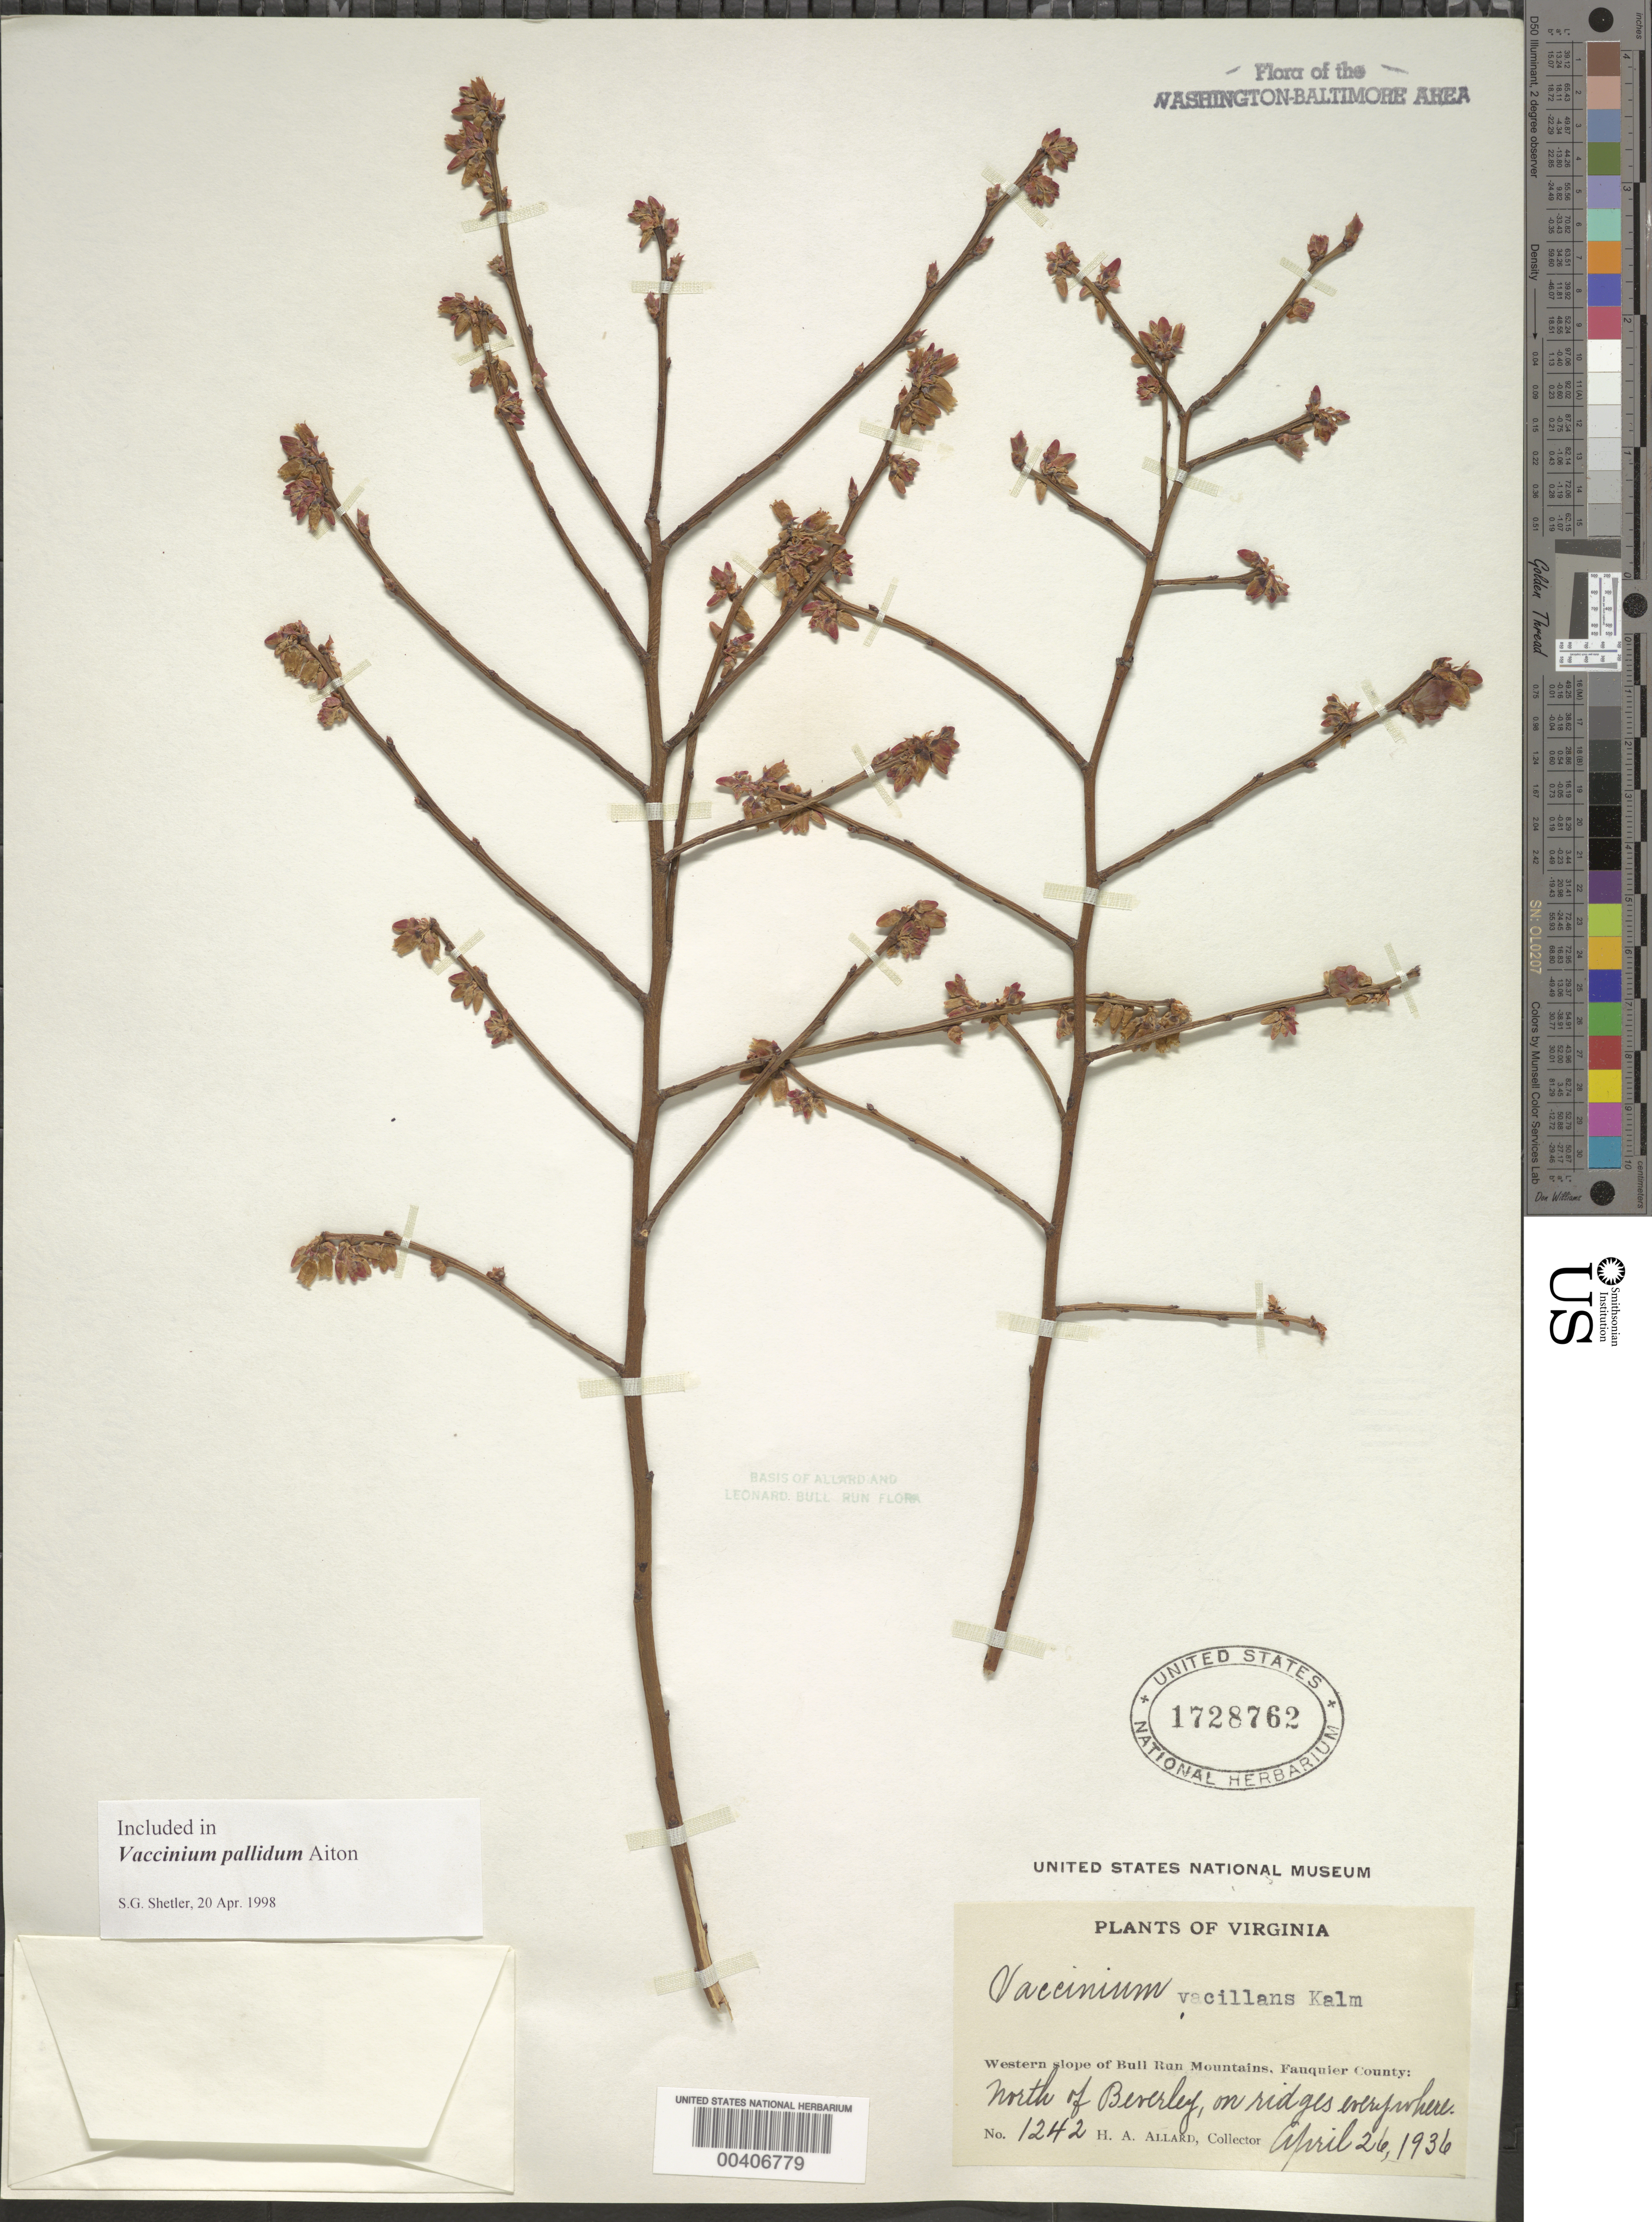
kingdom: Plantae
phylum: Tracheophyta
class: Magnoliopsida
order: Ericales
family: Ericaceae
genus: Vaccinium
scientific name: Vaccinium pallidum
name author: Aiton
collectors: H. A. Allard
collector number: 1242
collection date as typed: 26 Apr 1936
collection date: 1936-04-26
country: United States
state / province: Virginia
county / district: Fauquier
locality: Western Slope of Bull Run Mountains, North of Beverley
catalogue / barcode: US 1728762